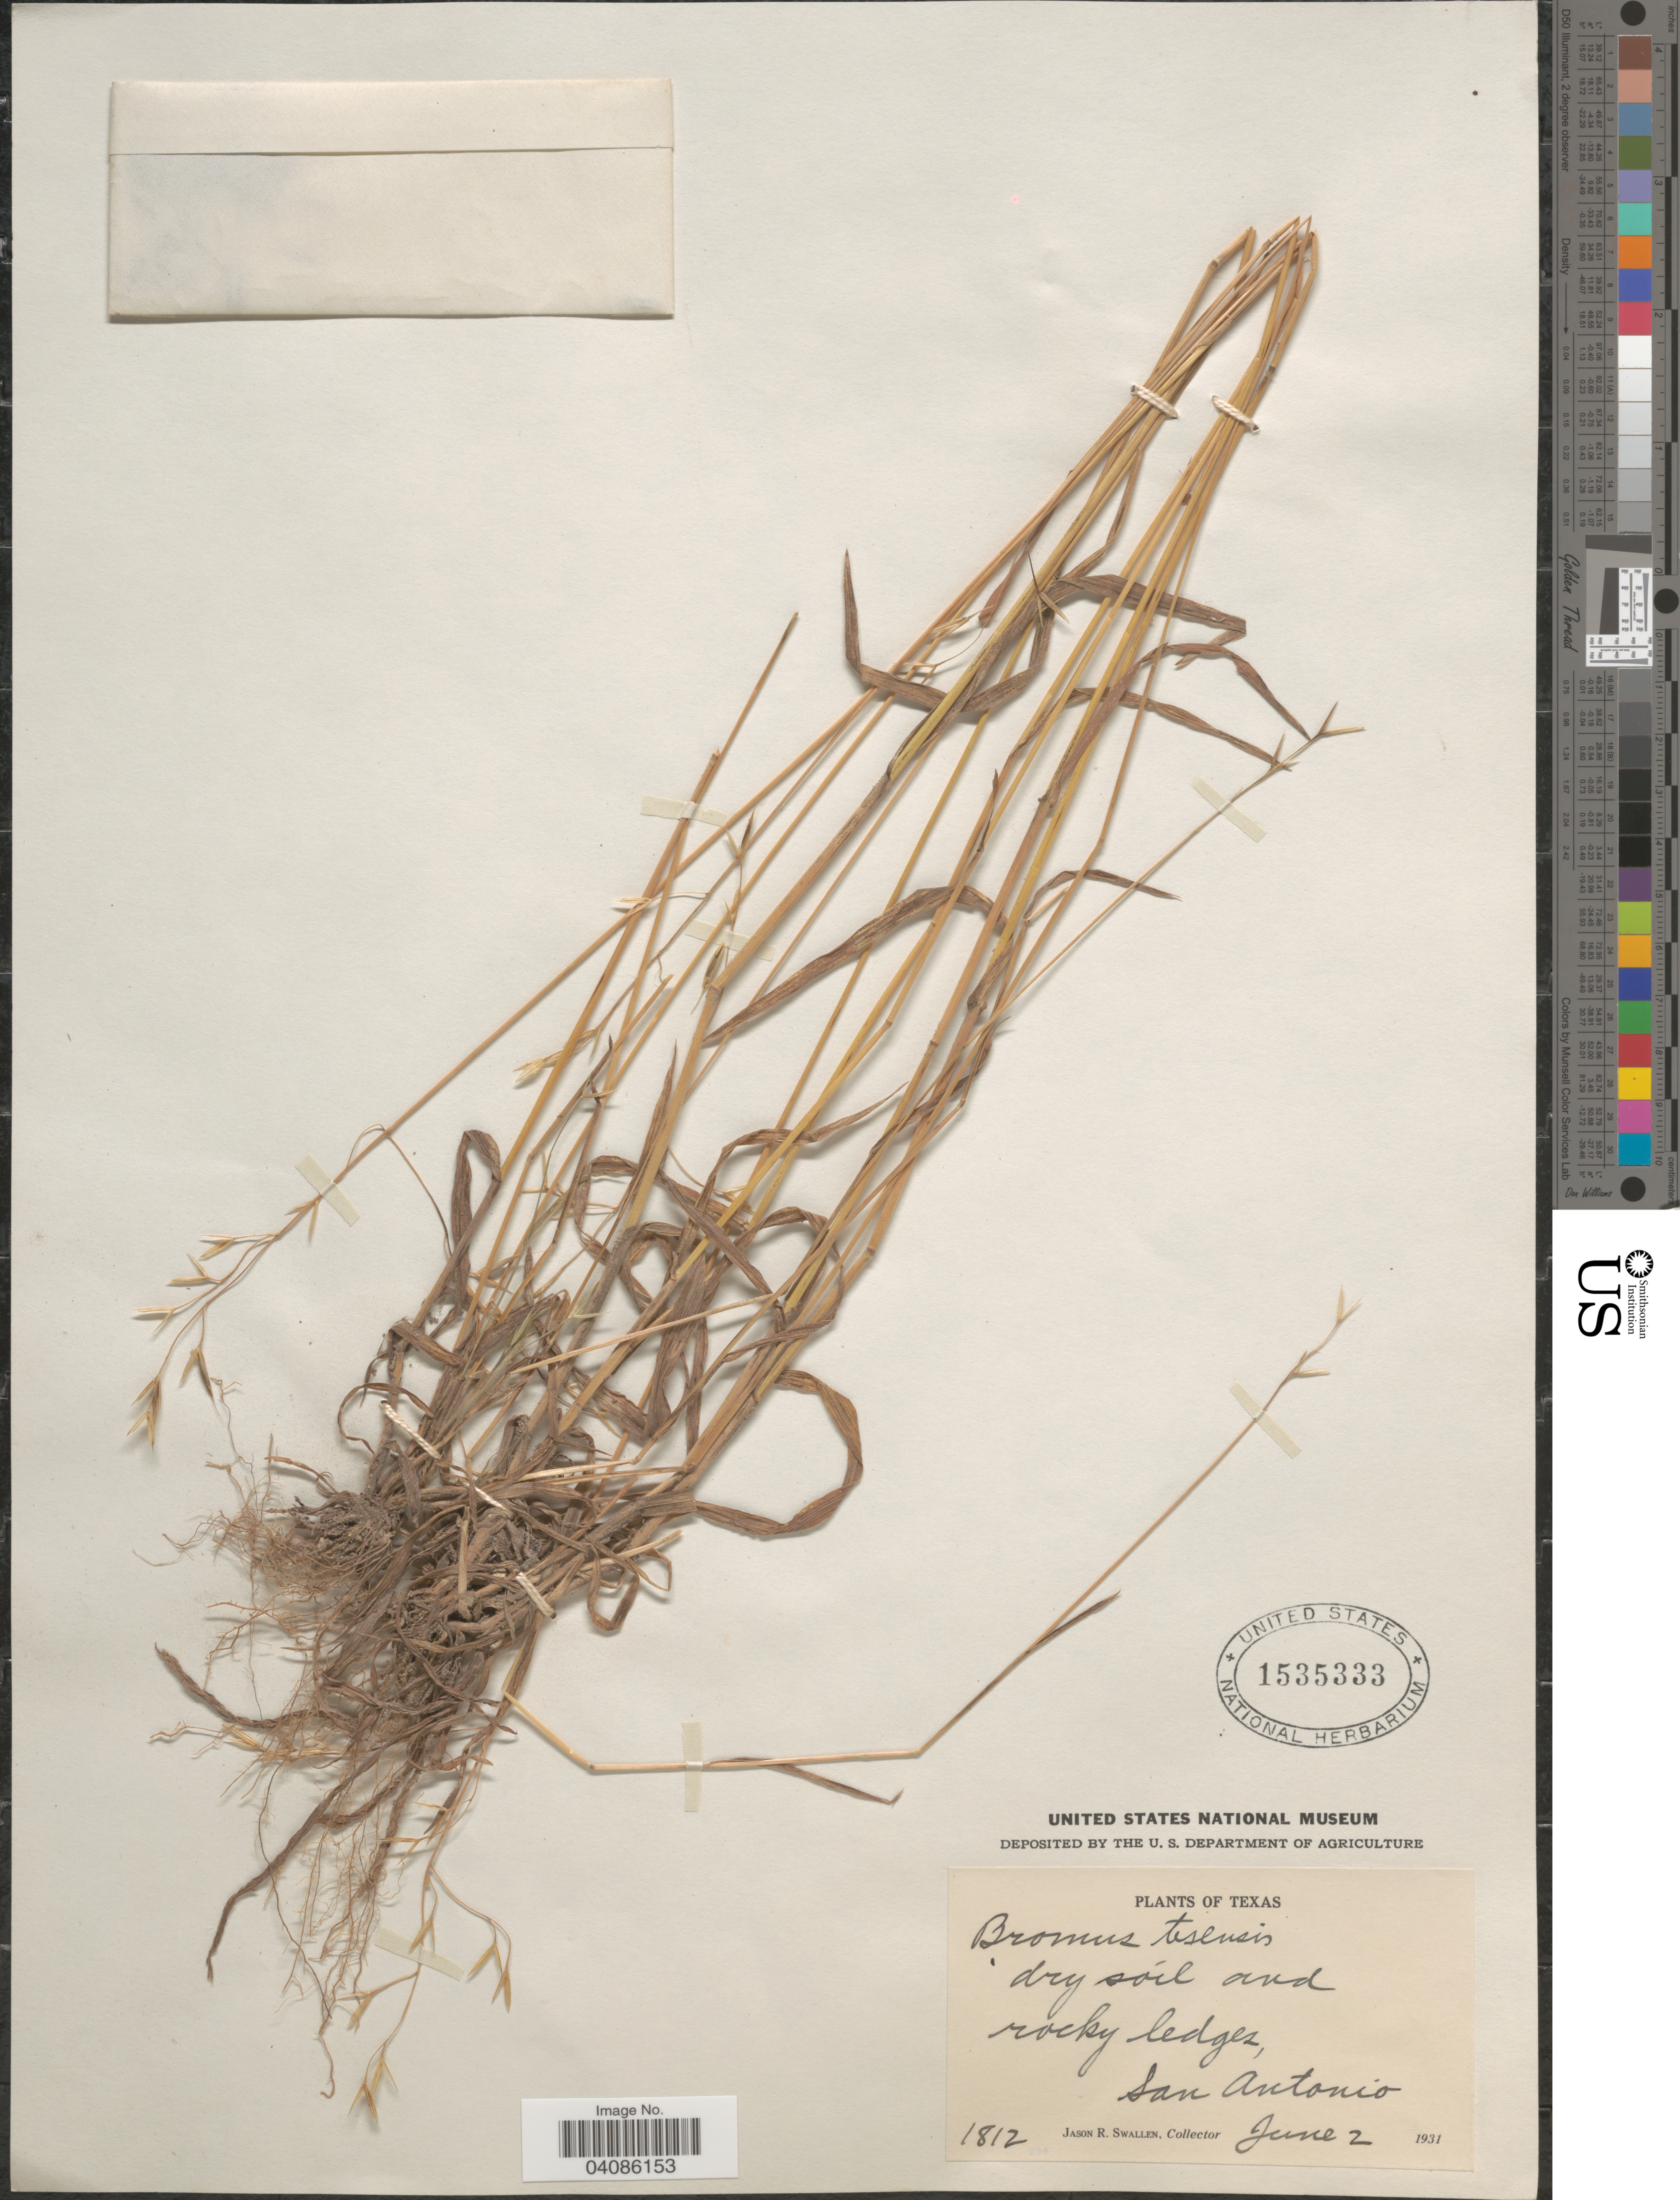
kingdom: Plantae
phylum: Tracheophyta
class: Liliopsida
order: Poales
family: Poaceae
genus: Bromus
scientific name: Bromus texensis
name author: (Shear) Hitchc.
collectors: J. R. Swallen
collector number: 1812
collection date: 1931-06-02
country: United States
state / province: Texas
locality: Dry soil and rocky ledges, San Antonio.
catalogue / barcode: US 1535333